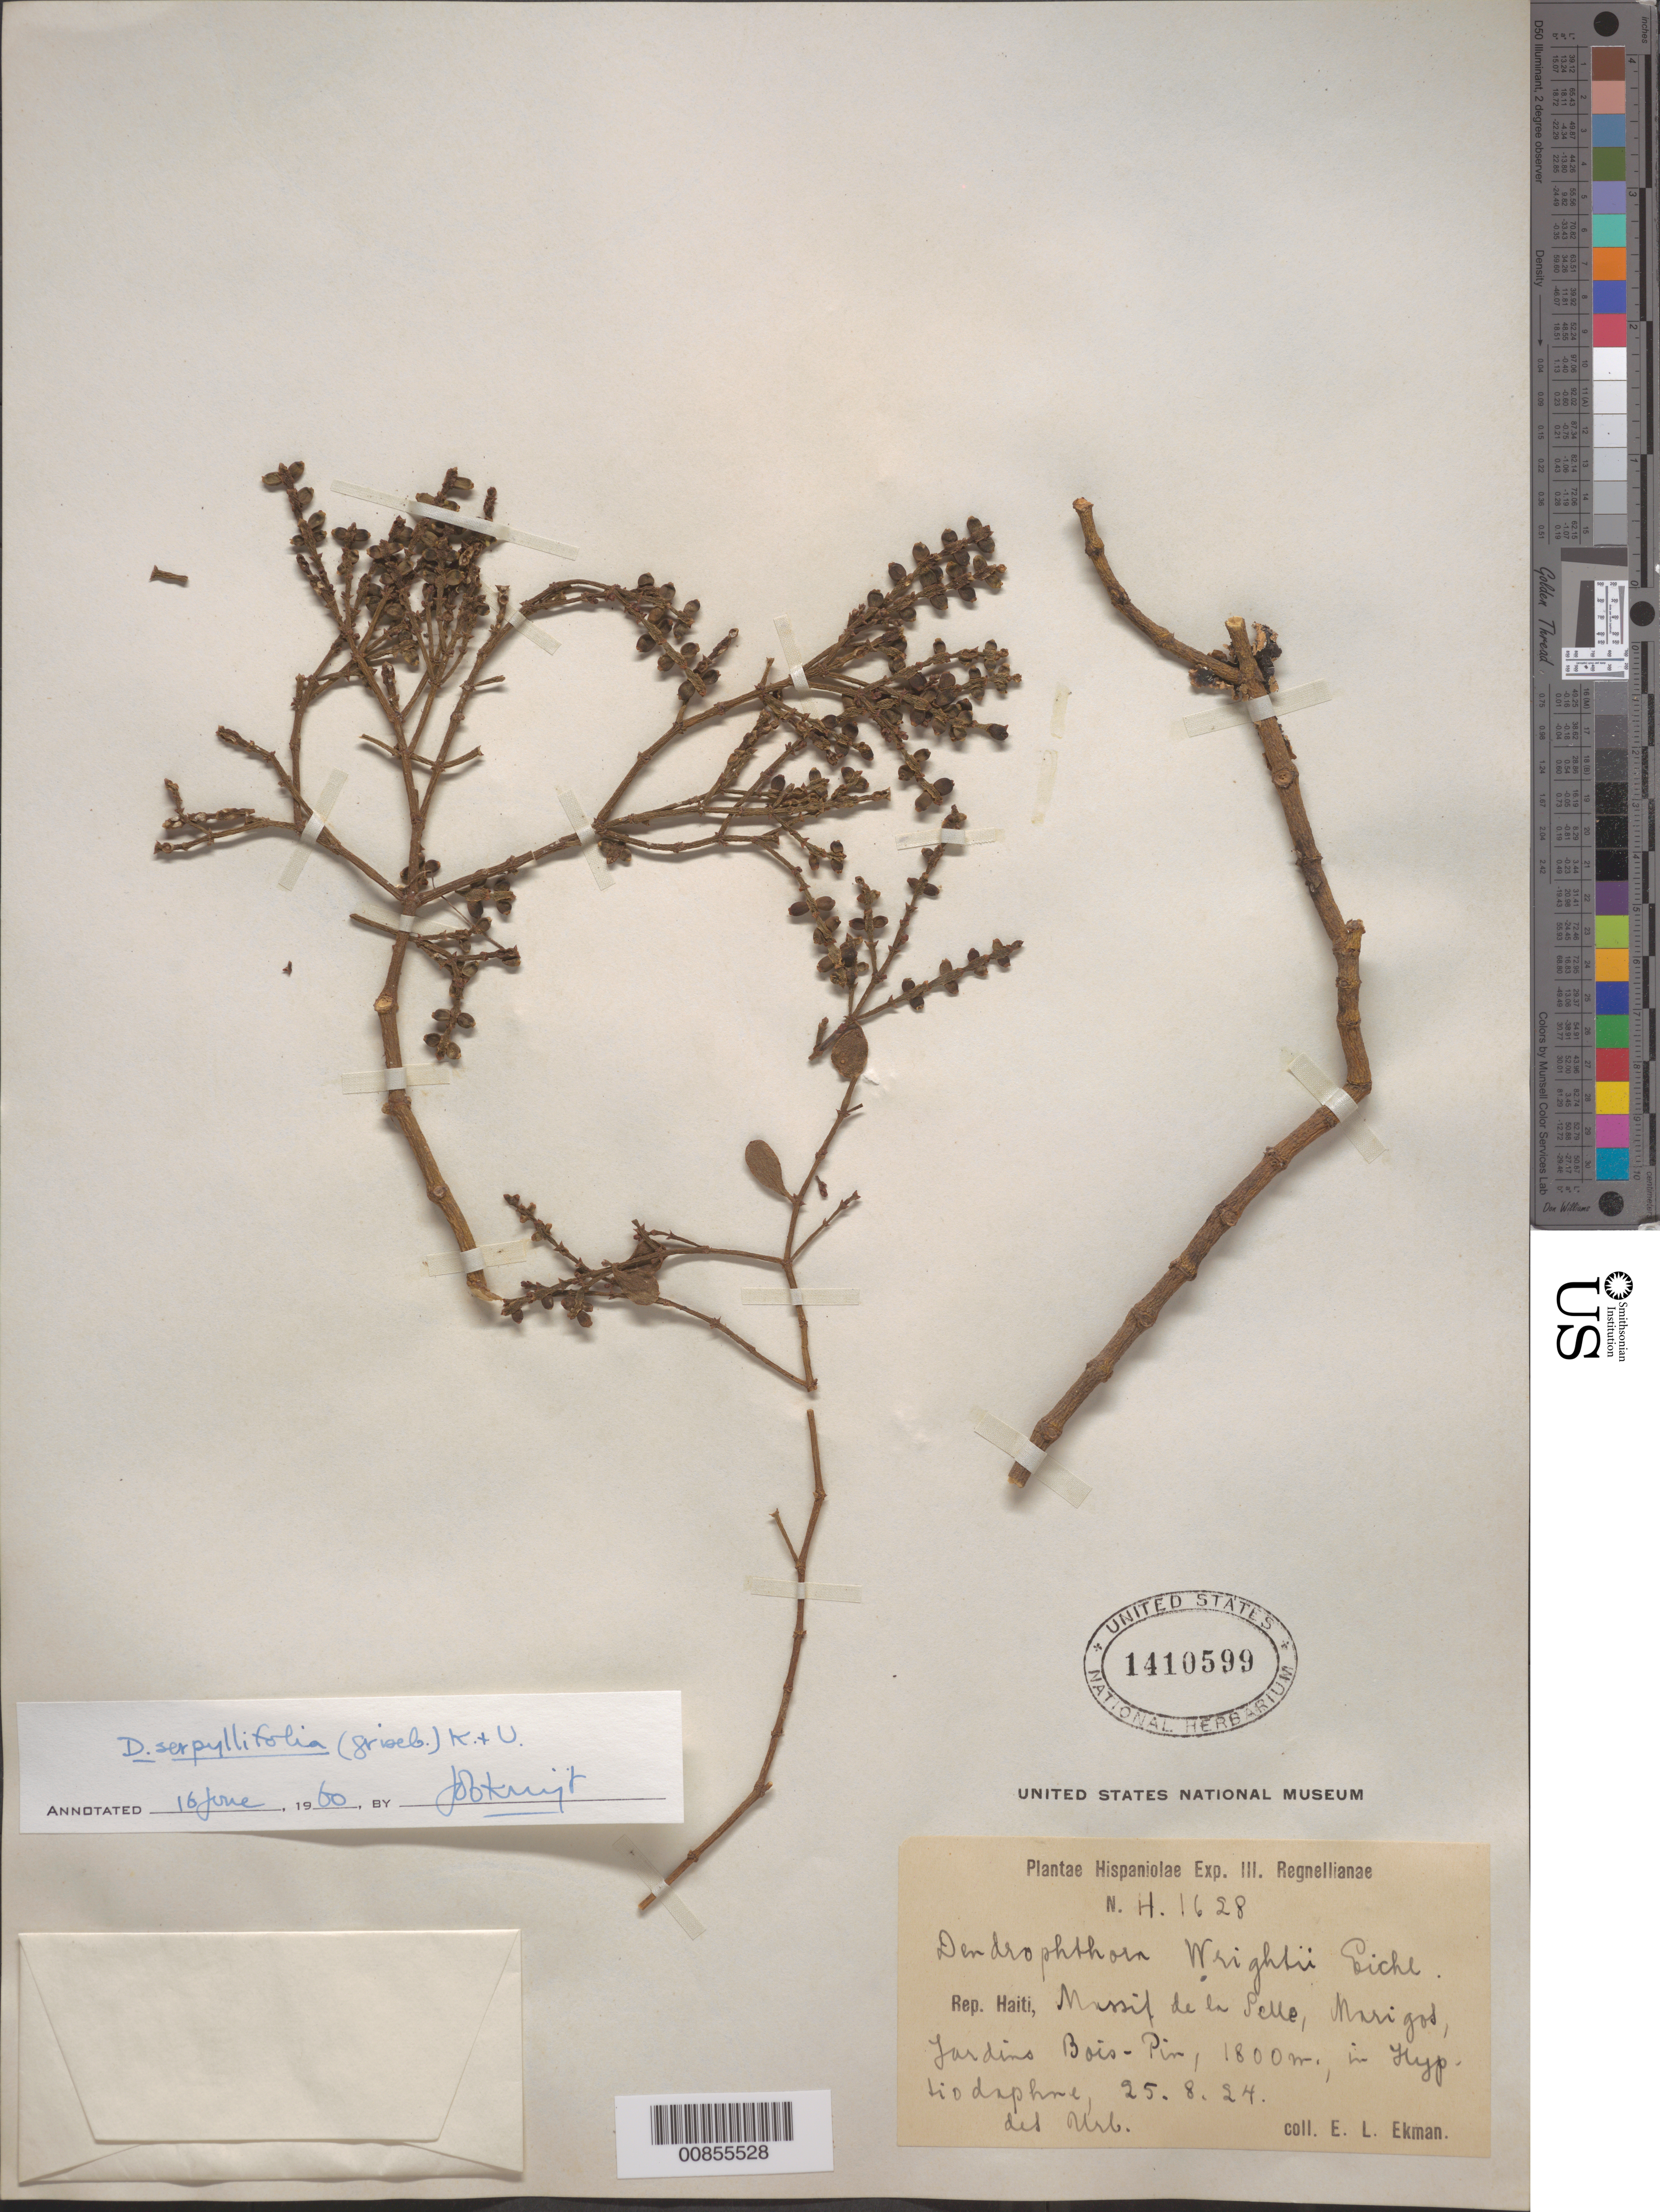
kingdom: Plantae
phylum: Tracheophyta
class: Magnoliopsida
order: Santalales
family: Viscaceae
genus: Dendrophthora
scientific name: Dendrophthora serpyllifolia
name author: (Griseb.) Krug & Urb.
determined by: Kuijt, Job, (CANADA)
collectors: E. L. Ekman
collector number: H 1628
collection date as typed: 25 Aug 1924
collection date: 1924-08-25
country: Haiti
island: Hispaniola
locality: Massif de la Selle, Marigot, Jardins Bois-Pin.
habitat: In Hyptiodaphne.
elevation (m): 1800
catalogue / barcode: US 1410599